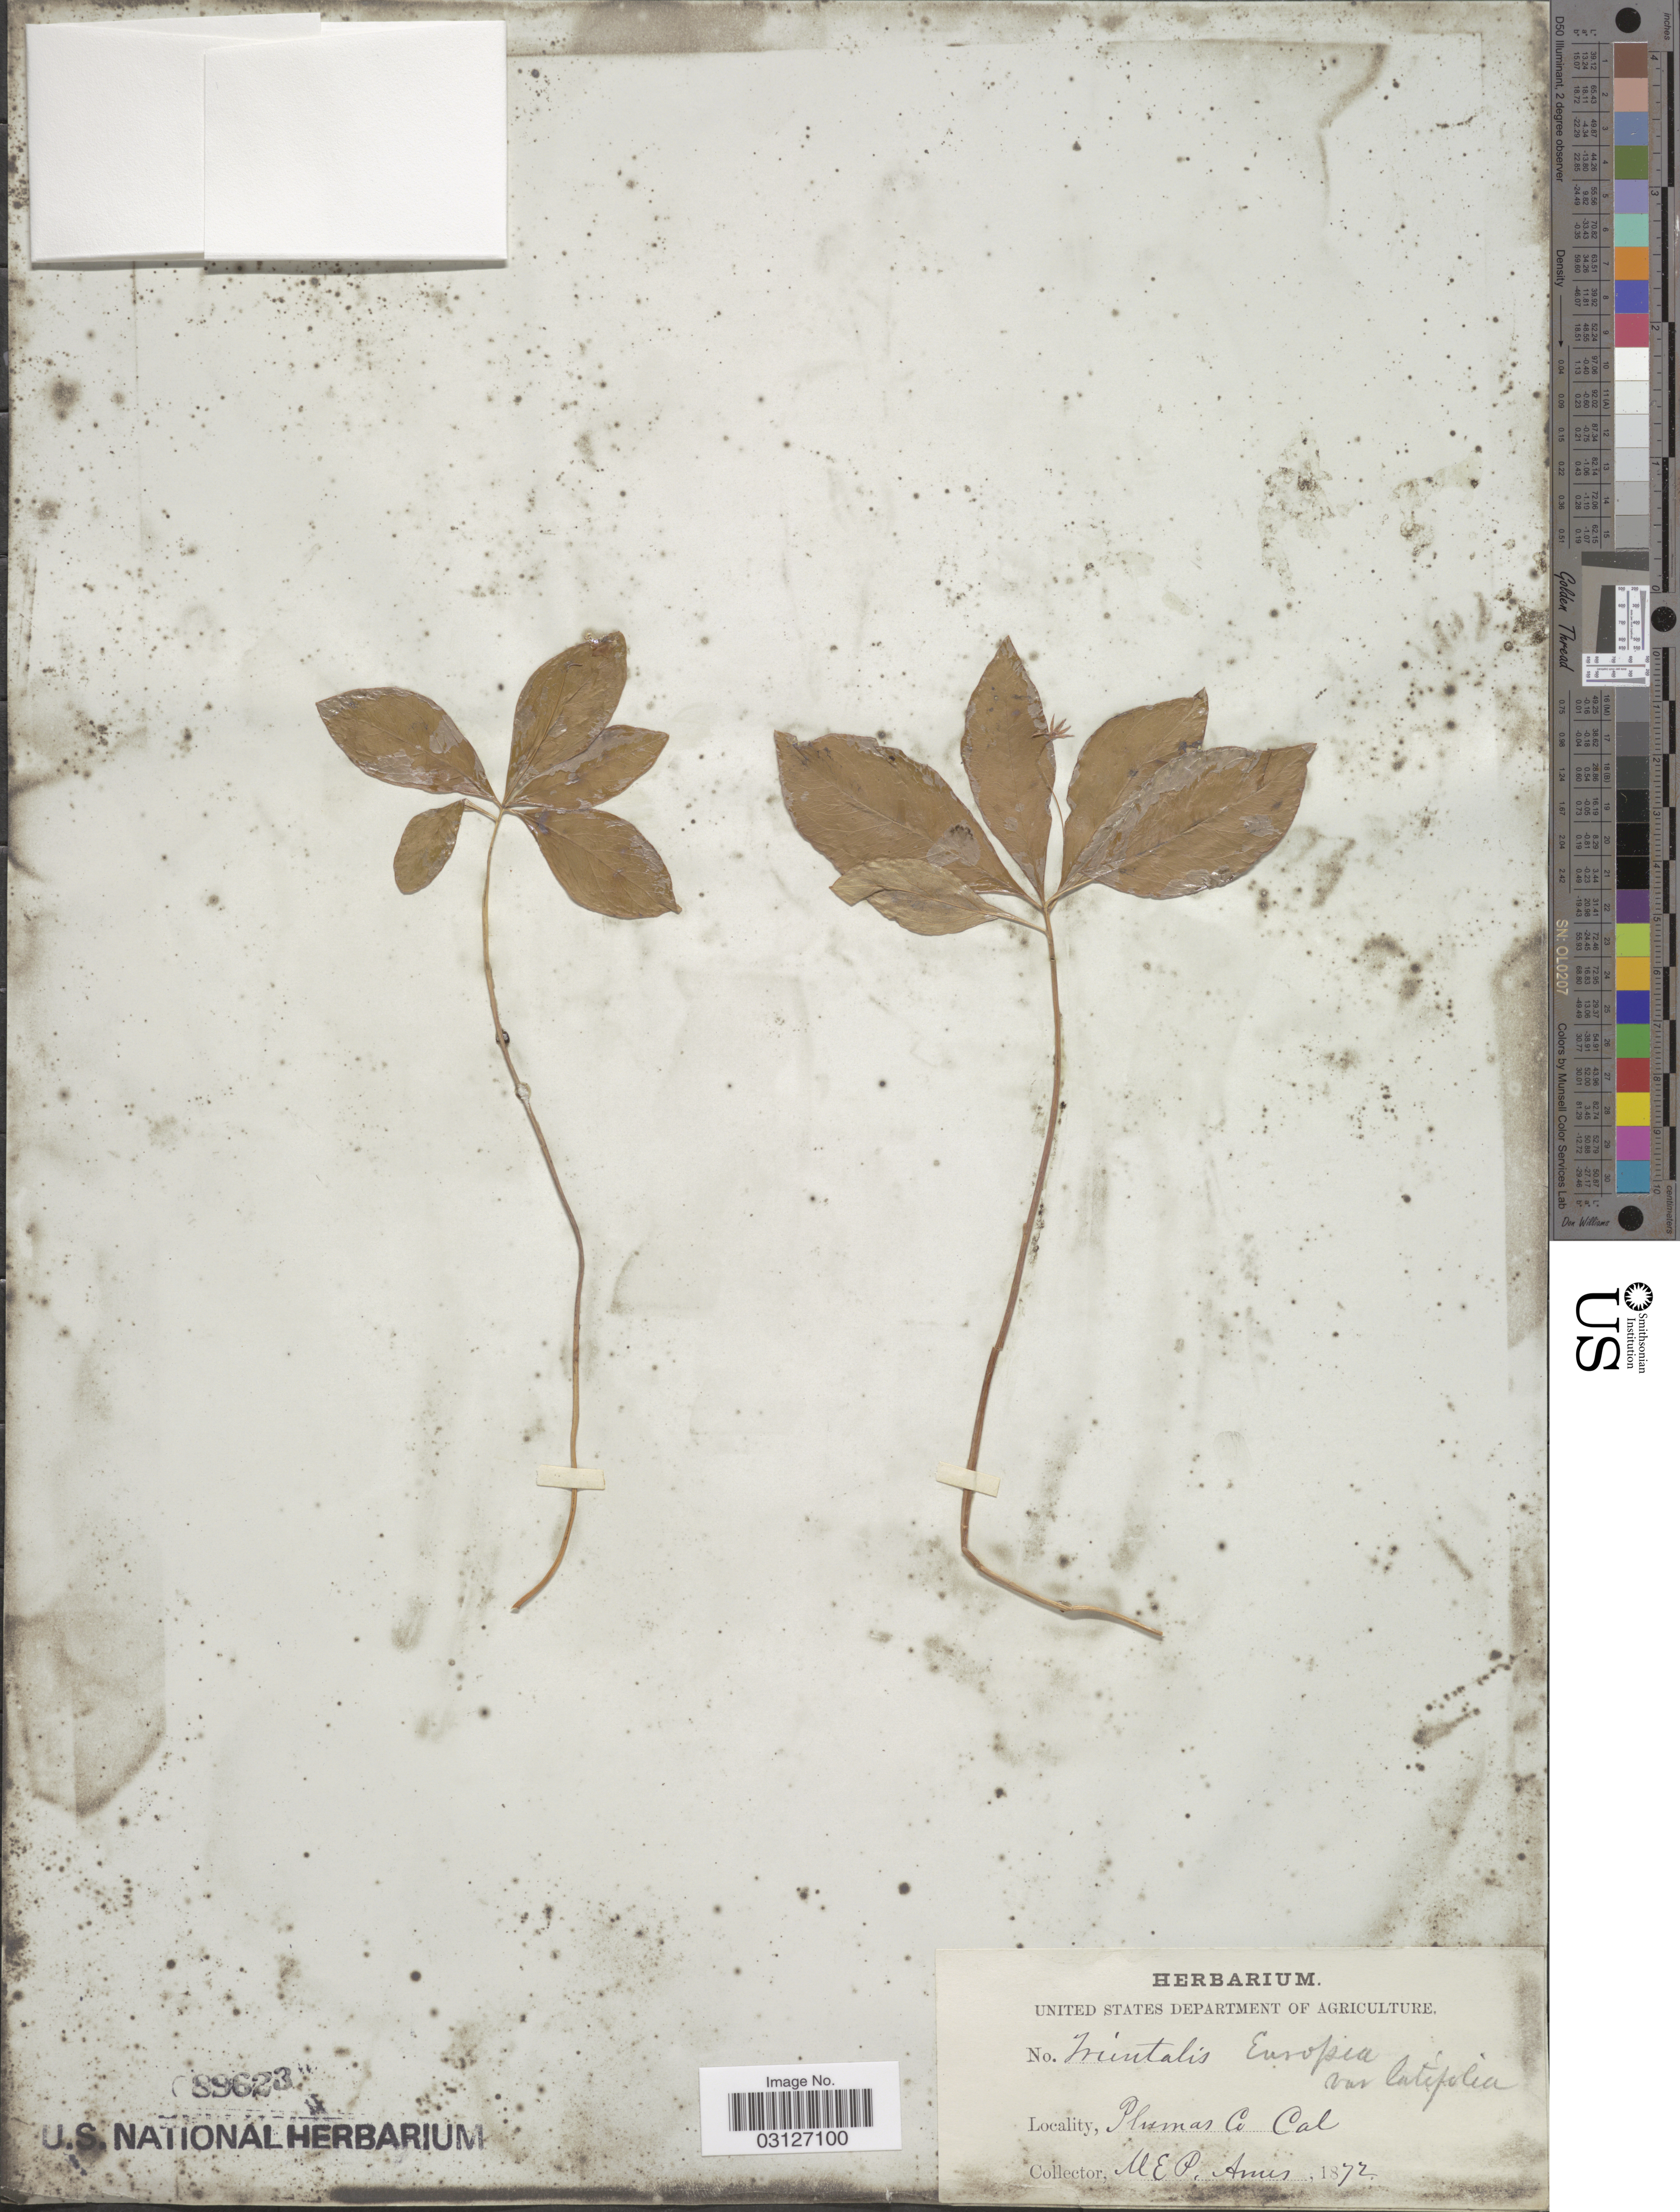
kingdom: Plantae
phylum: Tracheophyta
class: Magnoliopsida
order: Ericales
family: Primulaceae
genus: Trientalis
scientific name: Trientalis latifolia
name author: Hook.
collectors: M. E. P. Ames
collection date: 1872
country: United States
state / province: California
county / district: Plumas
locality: Plumas Co.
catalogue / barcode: US 89623